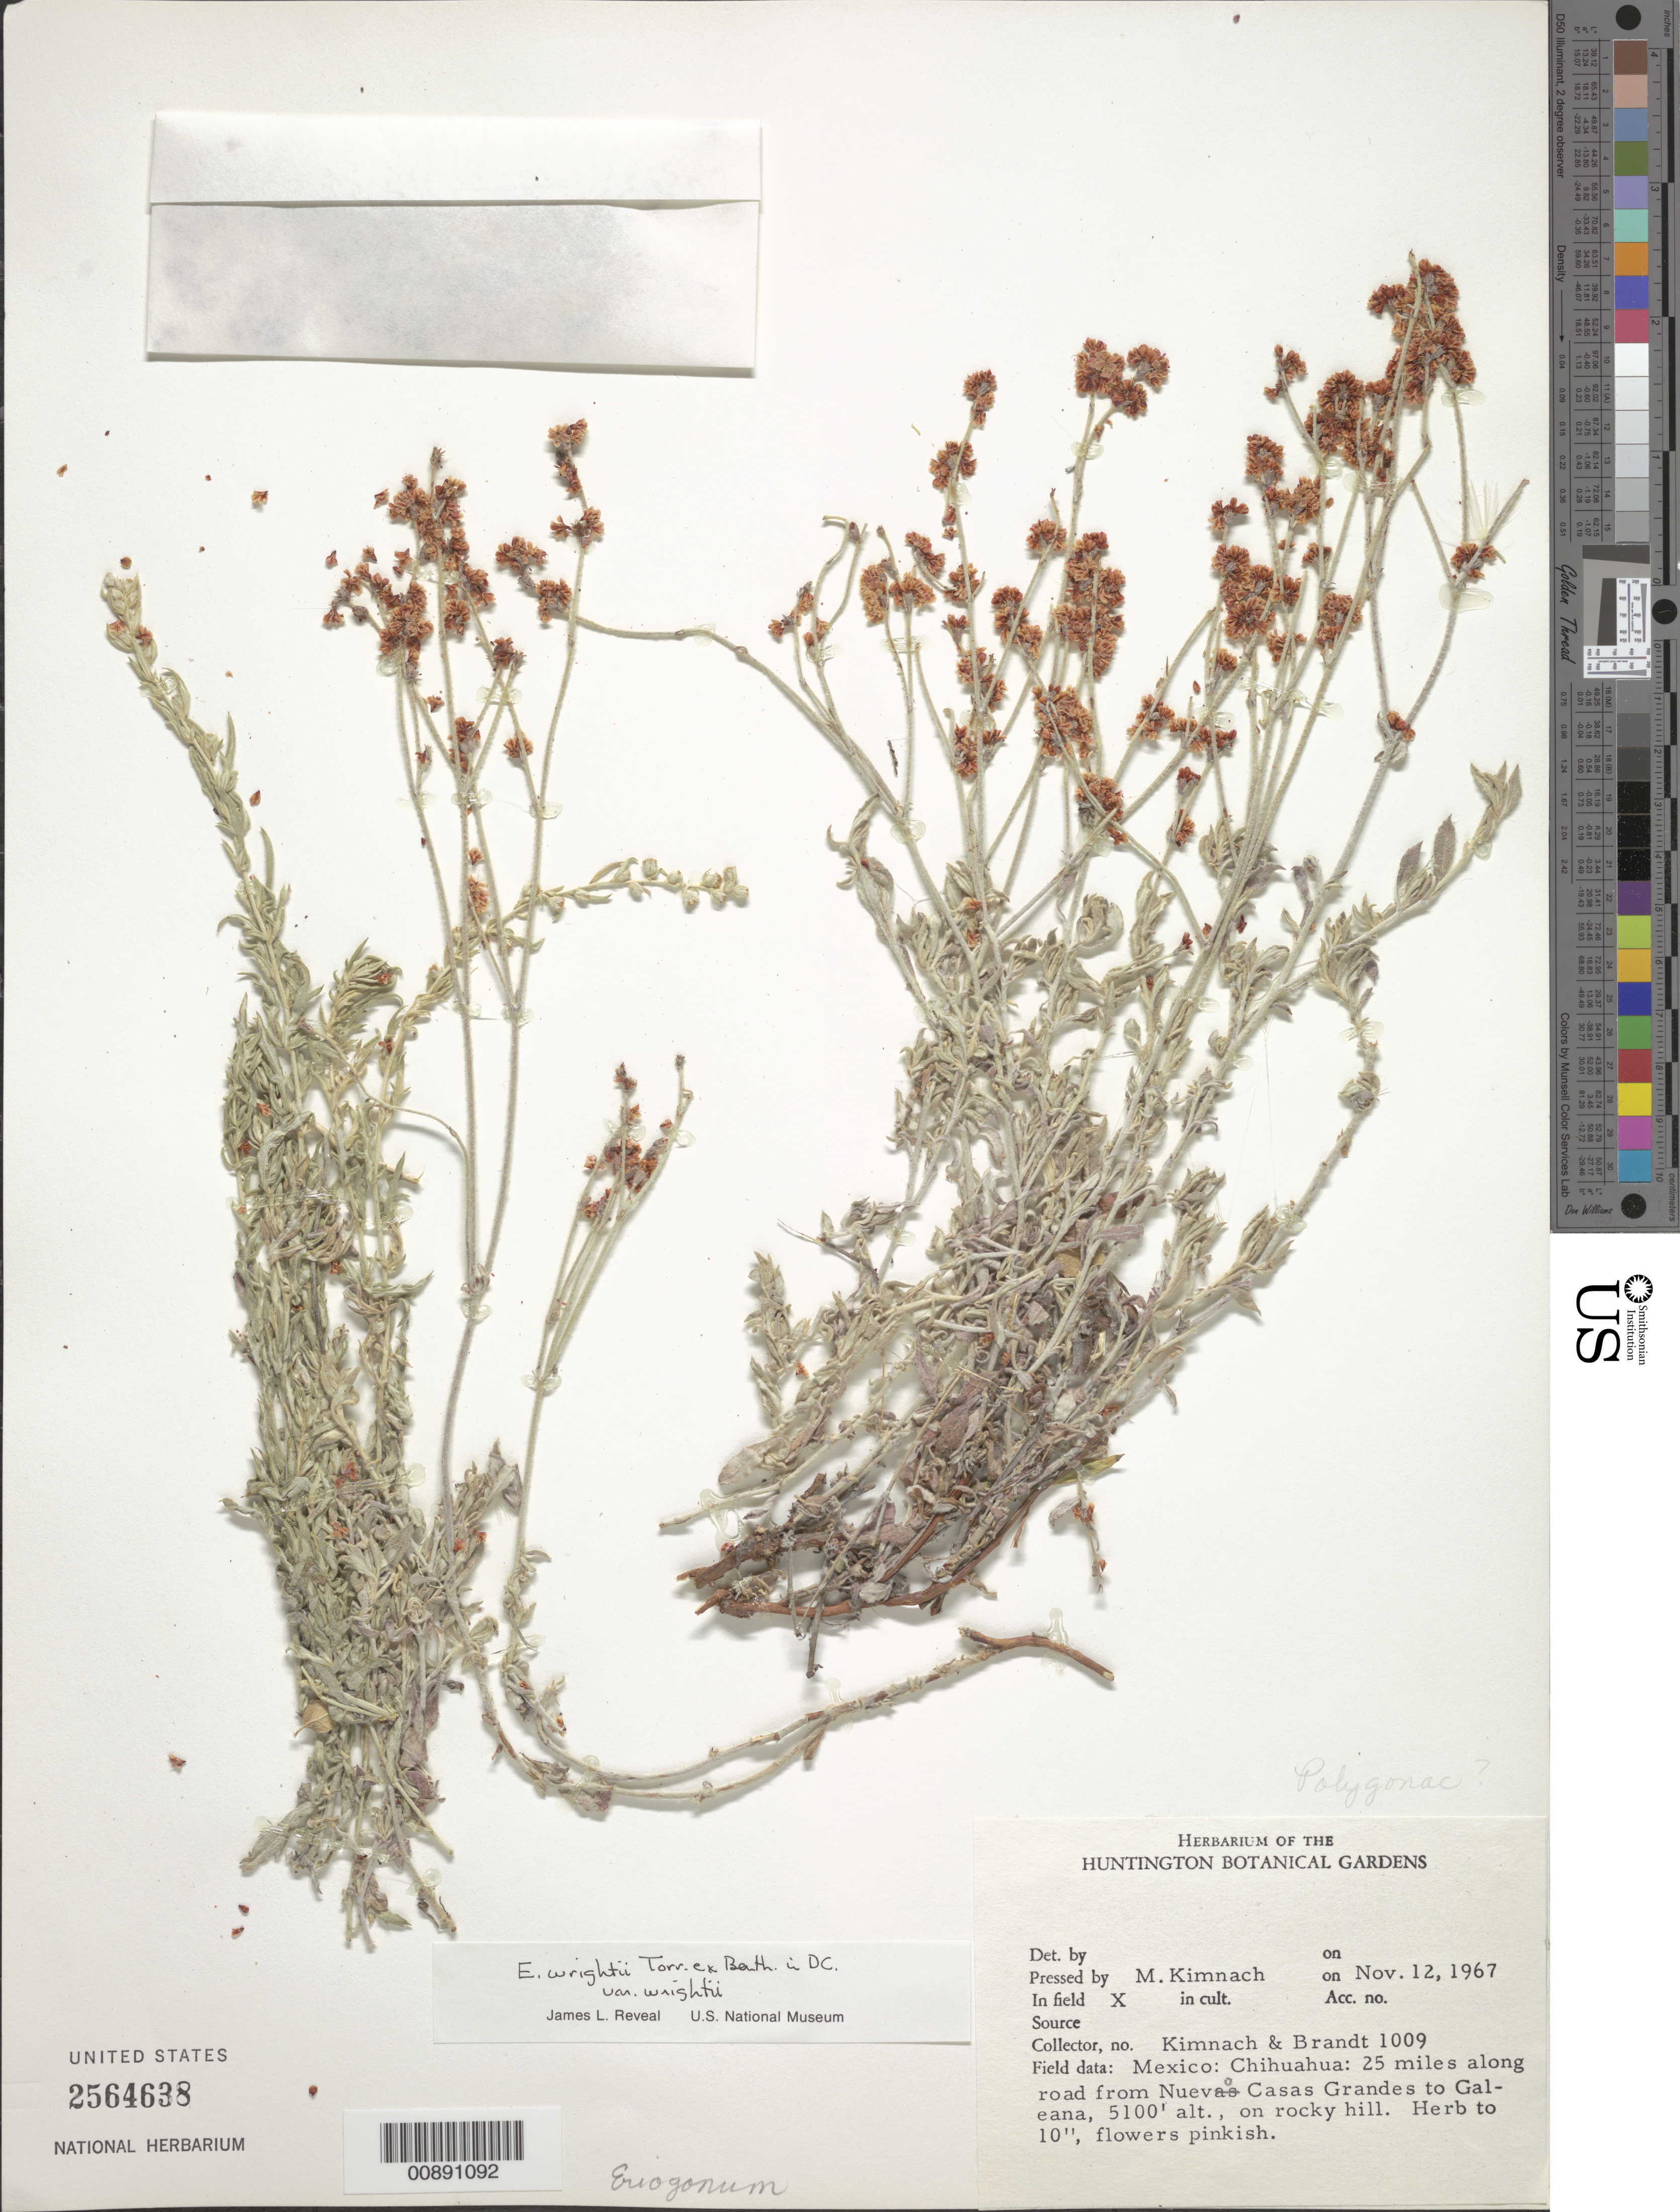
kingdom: Plantae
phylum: Tracheophyta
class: Magnoliopsida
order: Caryophyllales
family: Polygonaceae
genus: Eriogonum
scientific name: Eriogonum wrightii var. wrightii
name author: Torr. ex Benth.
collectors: M. W. Kimnach & -. Brandt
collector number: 1009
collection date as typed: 12 Nov 1967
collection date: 1967-11-12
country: Mexico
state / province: Chihuahua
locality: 25 miles along road from Nuevo Casas Grandes to Galeana.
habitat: On rocky hill.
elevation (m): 1554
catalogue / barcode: US 2564638